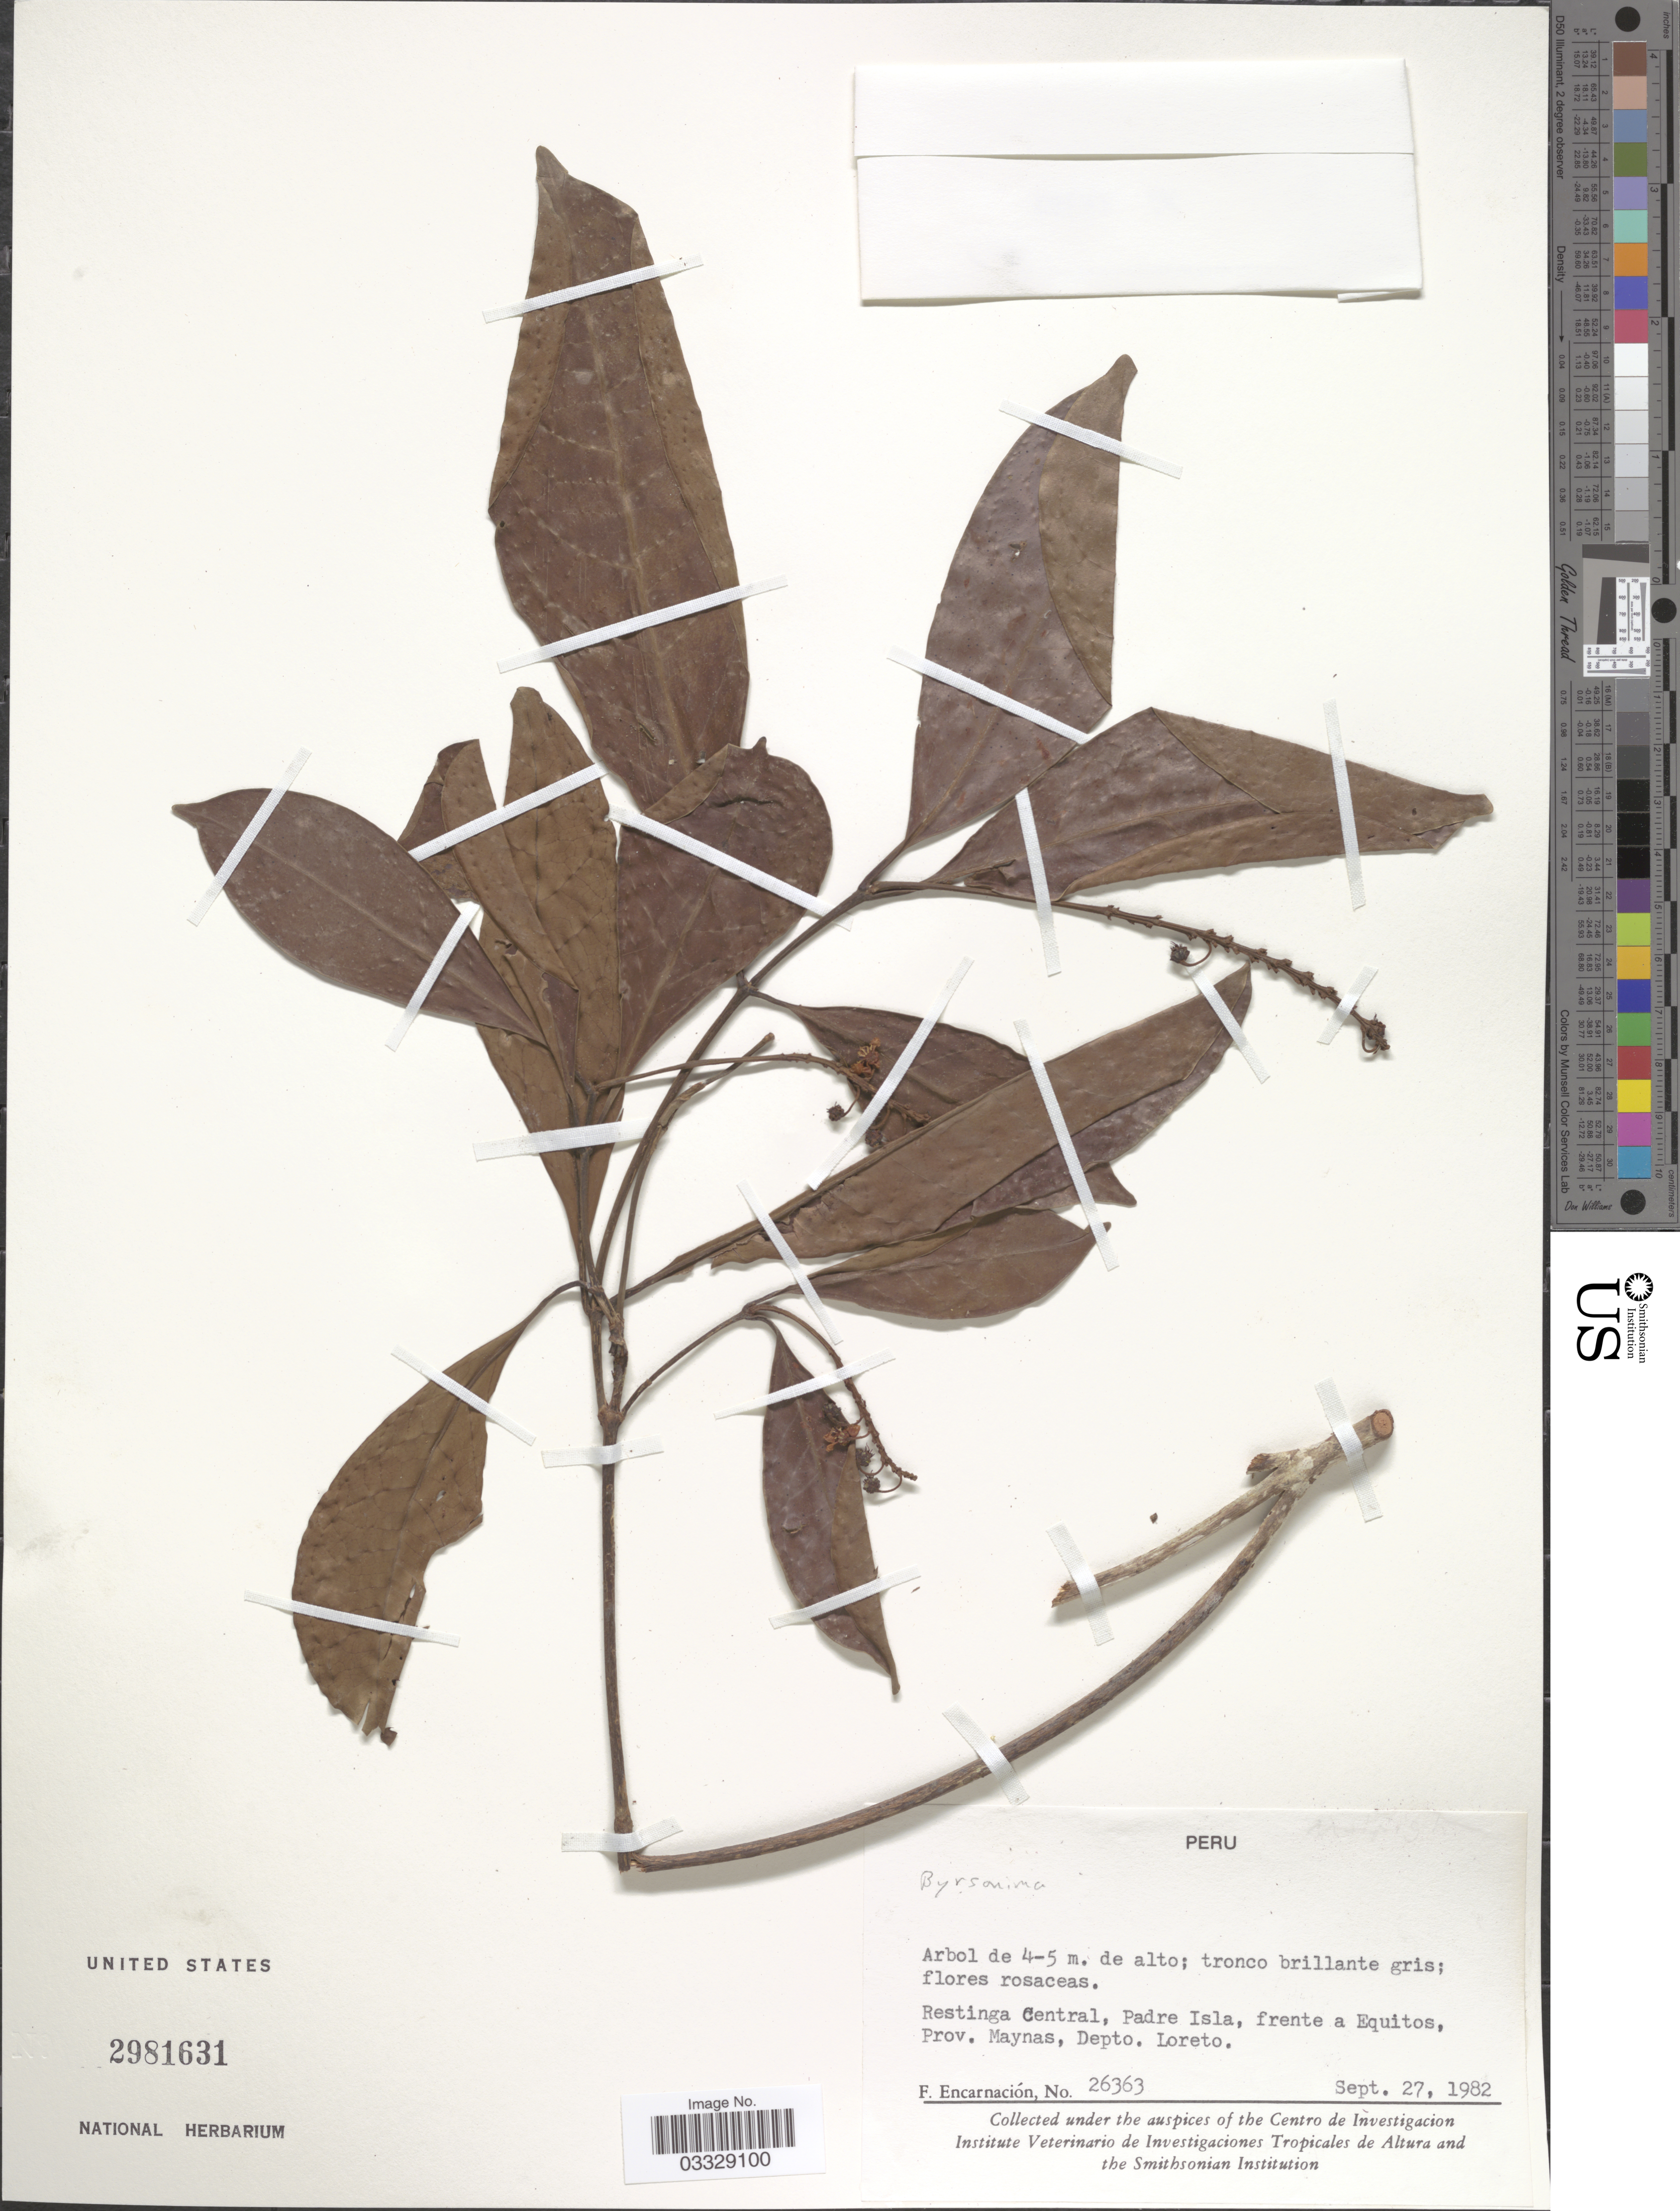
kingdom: Plantae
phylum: Tracheophyta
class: Magnoliopsida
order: Malpighiales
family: Malpighiaceae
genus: Byrsonima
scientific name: Byrsonima sp.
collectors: F. Encarnación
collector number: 26363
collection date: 1982-09-27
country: Peru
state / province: Loreto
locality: Restinga Central, Padre Isla, frente a Equitos, Prov. Maynas, Depto. Loreto.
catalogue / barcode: US 2981631